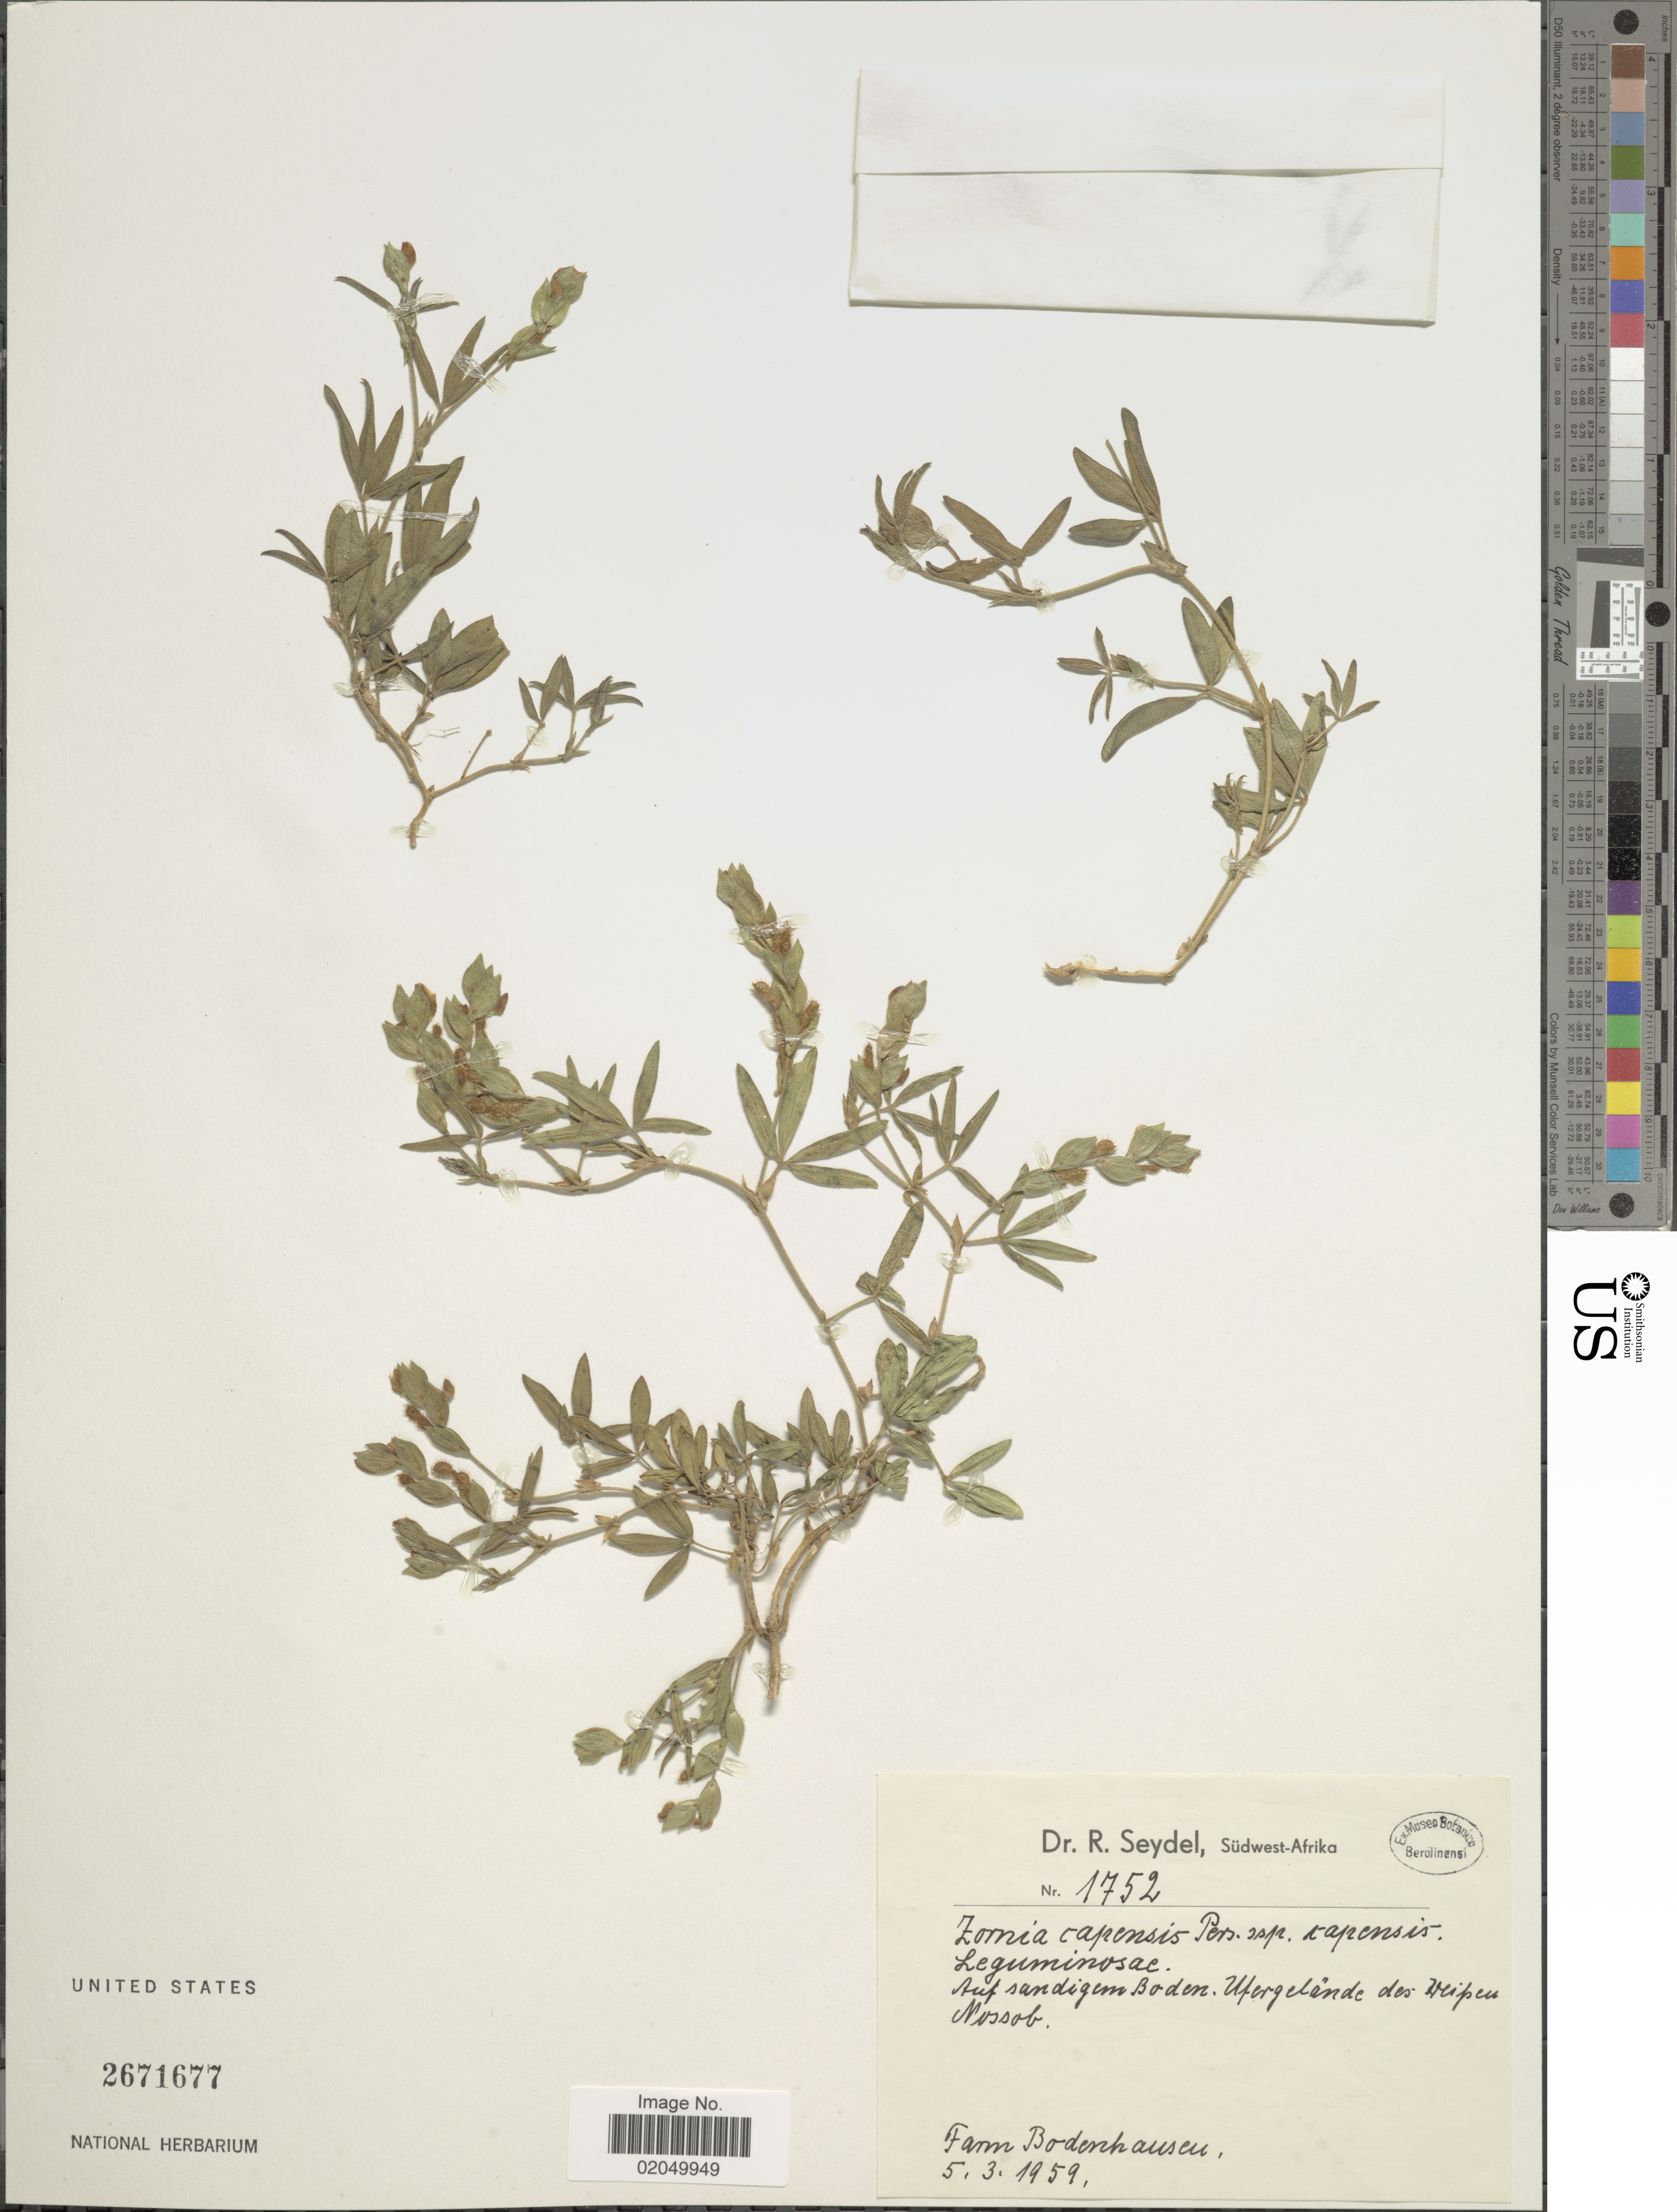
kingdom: Plantae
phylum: Tracheophyta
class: Magnoliopsida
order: Fabales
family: Fabaceae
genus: Zornia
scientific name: Zornia capensis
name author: Pers.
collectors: R. Seydel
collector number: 1752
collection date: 1959-03-05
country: Namibia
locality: Sudwest-Arfika, Nossob, Farm Bodenhausen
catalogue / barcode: US 2671677